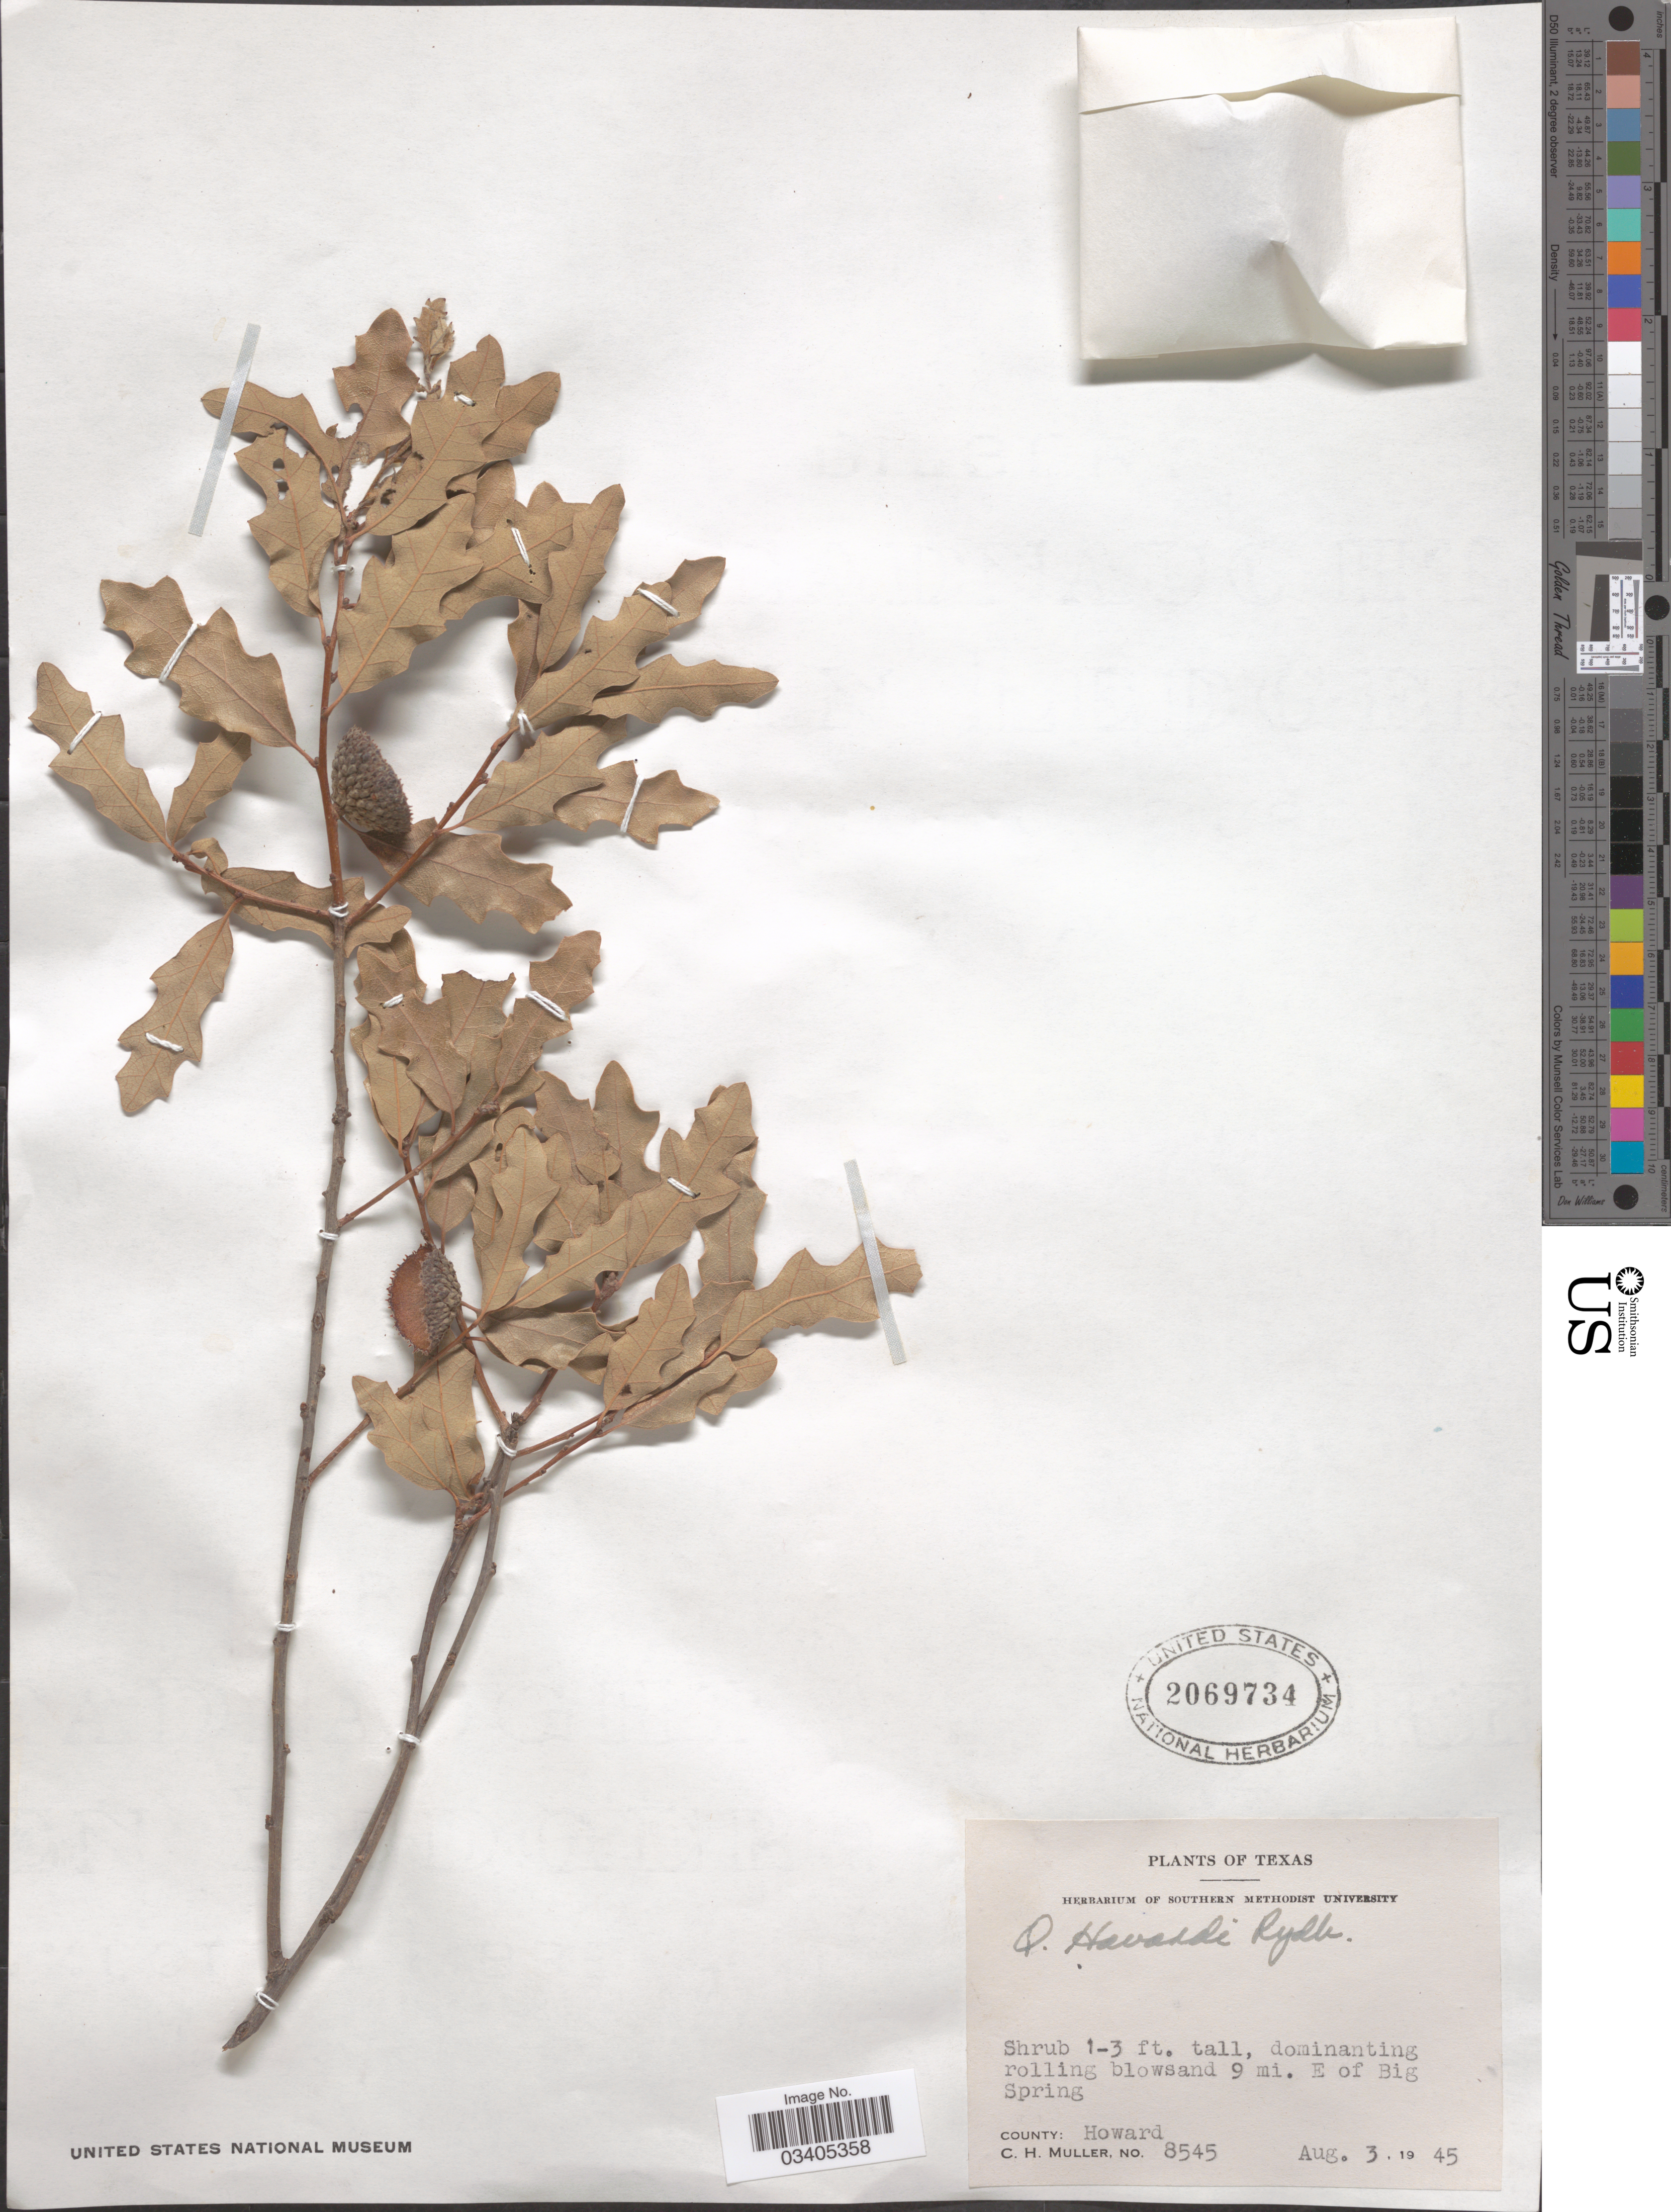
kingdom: Plantae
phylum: Tracheophyta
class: Magnoliopsida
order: Fagales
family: Fagaceae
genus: Quercus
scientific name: Quercus havardii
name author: Rydb.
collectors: C. H. Mueller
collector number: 8545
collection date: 1945-08-03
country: United States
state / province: Texas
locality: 9 mi. E of Big Spring. County: Howard.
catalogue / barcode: US 2069734